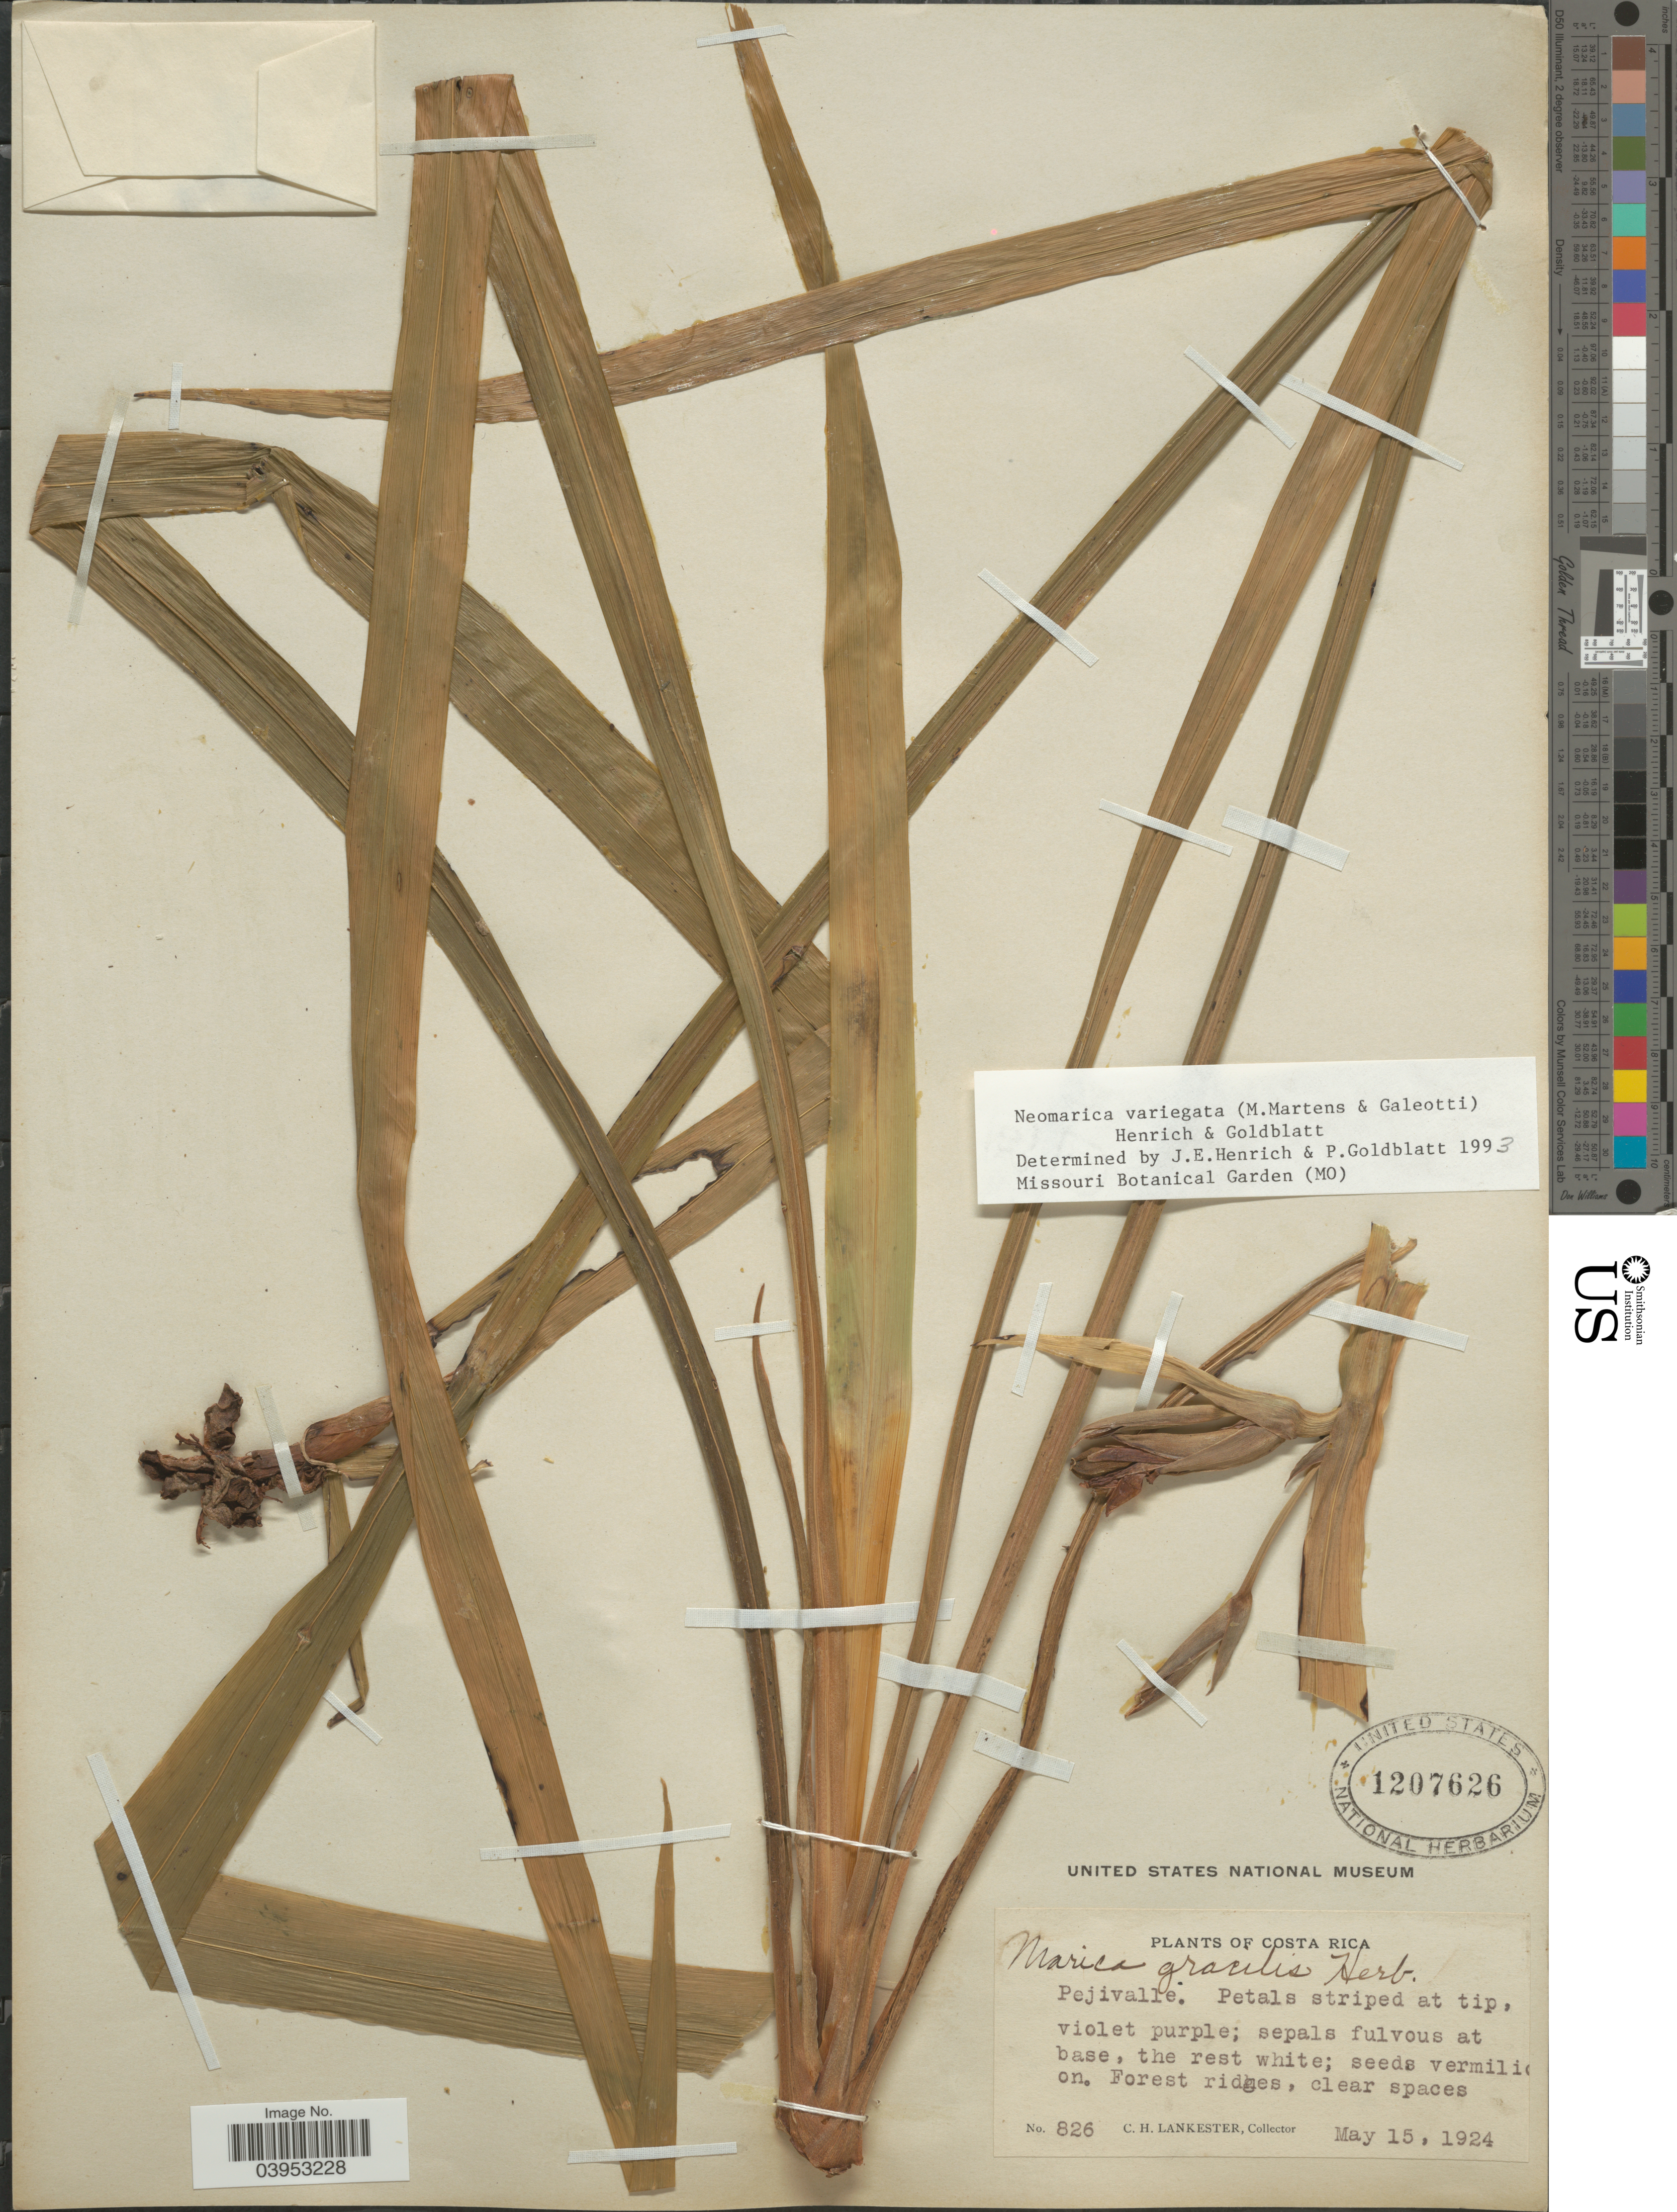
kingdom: Plantae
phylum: Tracheophyta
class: Liliopsida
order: Asparagales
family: Iridaceae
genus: Neomarica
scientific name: Neomarica variegata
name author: (M. Martens & Galeotti) Henrich & Goldblatt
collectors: C. H. Lankester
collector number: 826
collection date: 1924-05-15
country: Costa Rica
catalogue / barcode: US 1207626